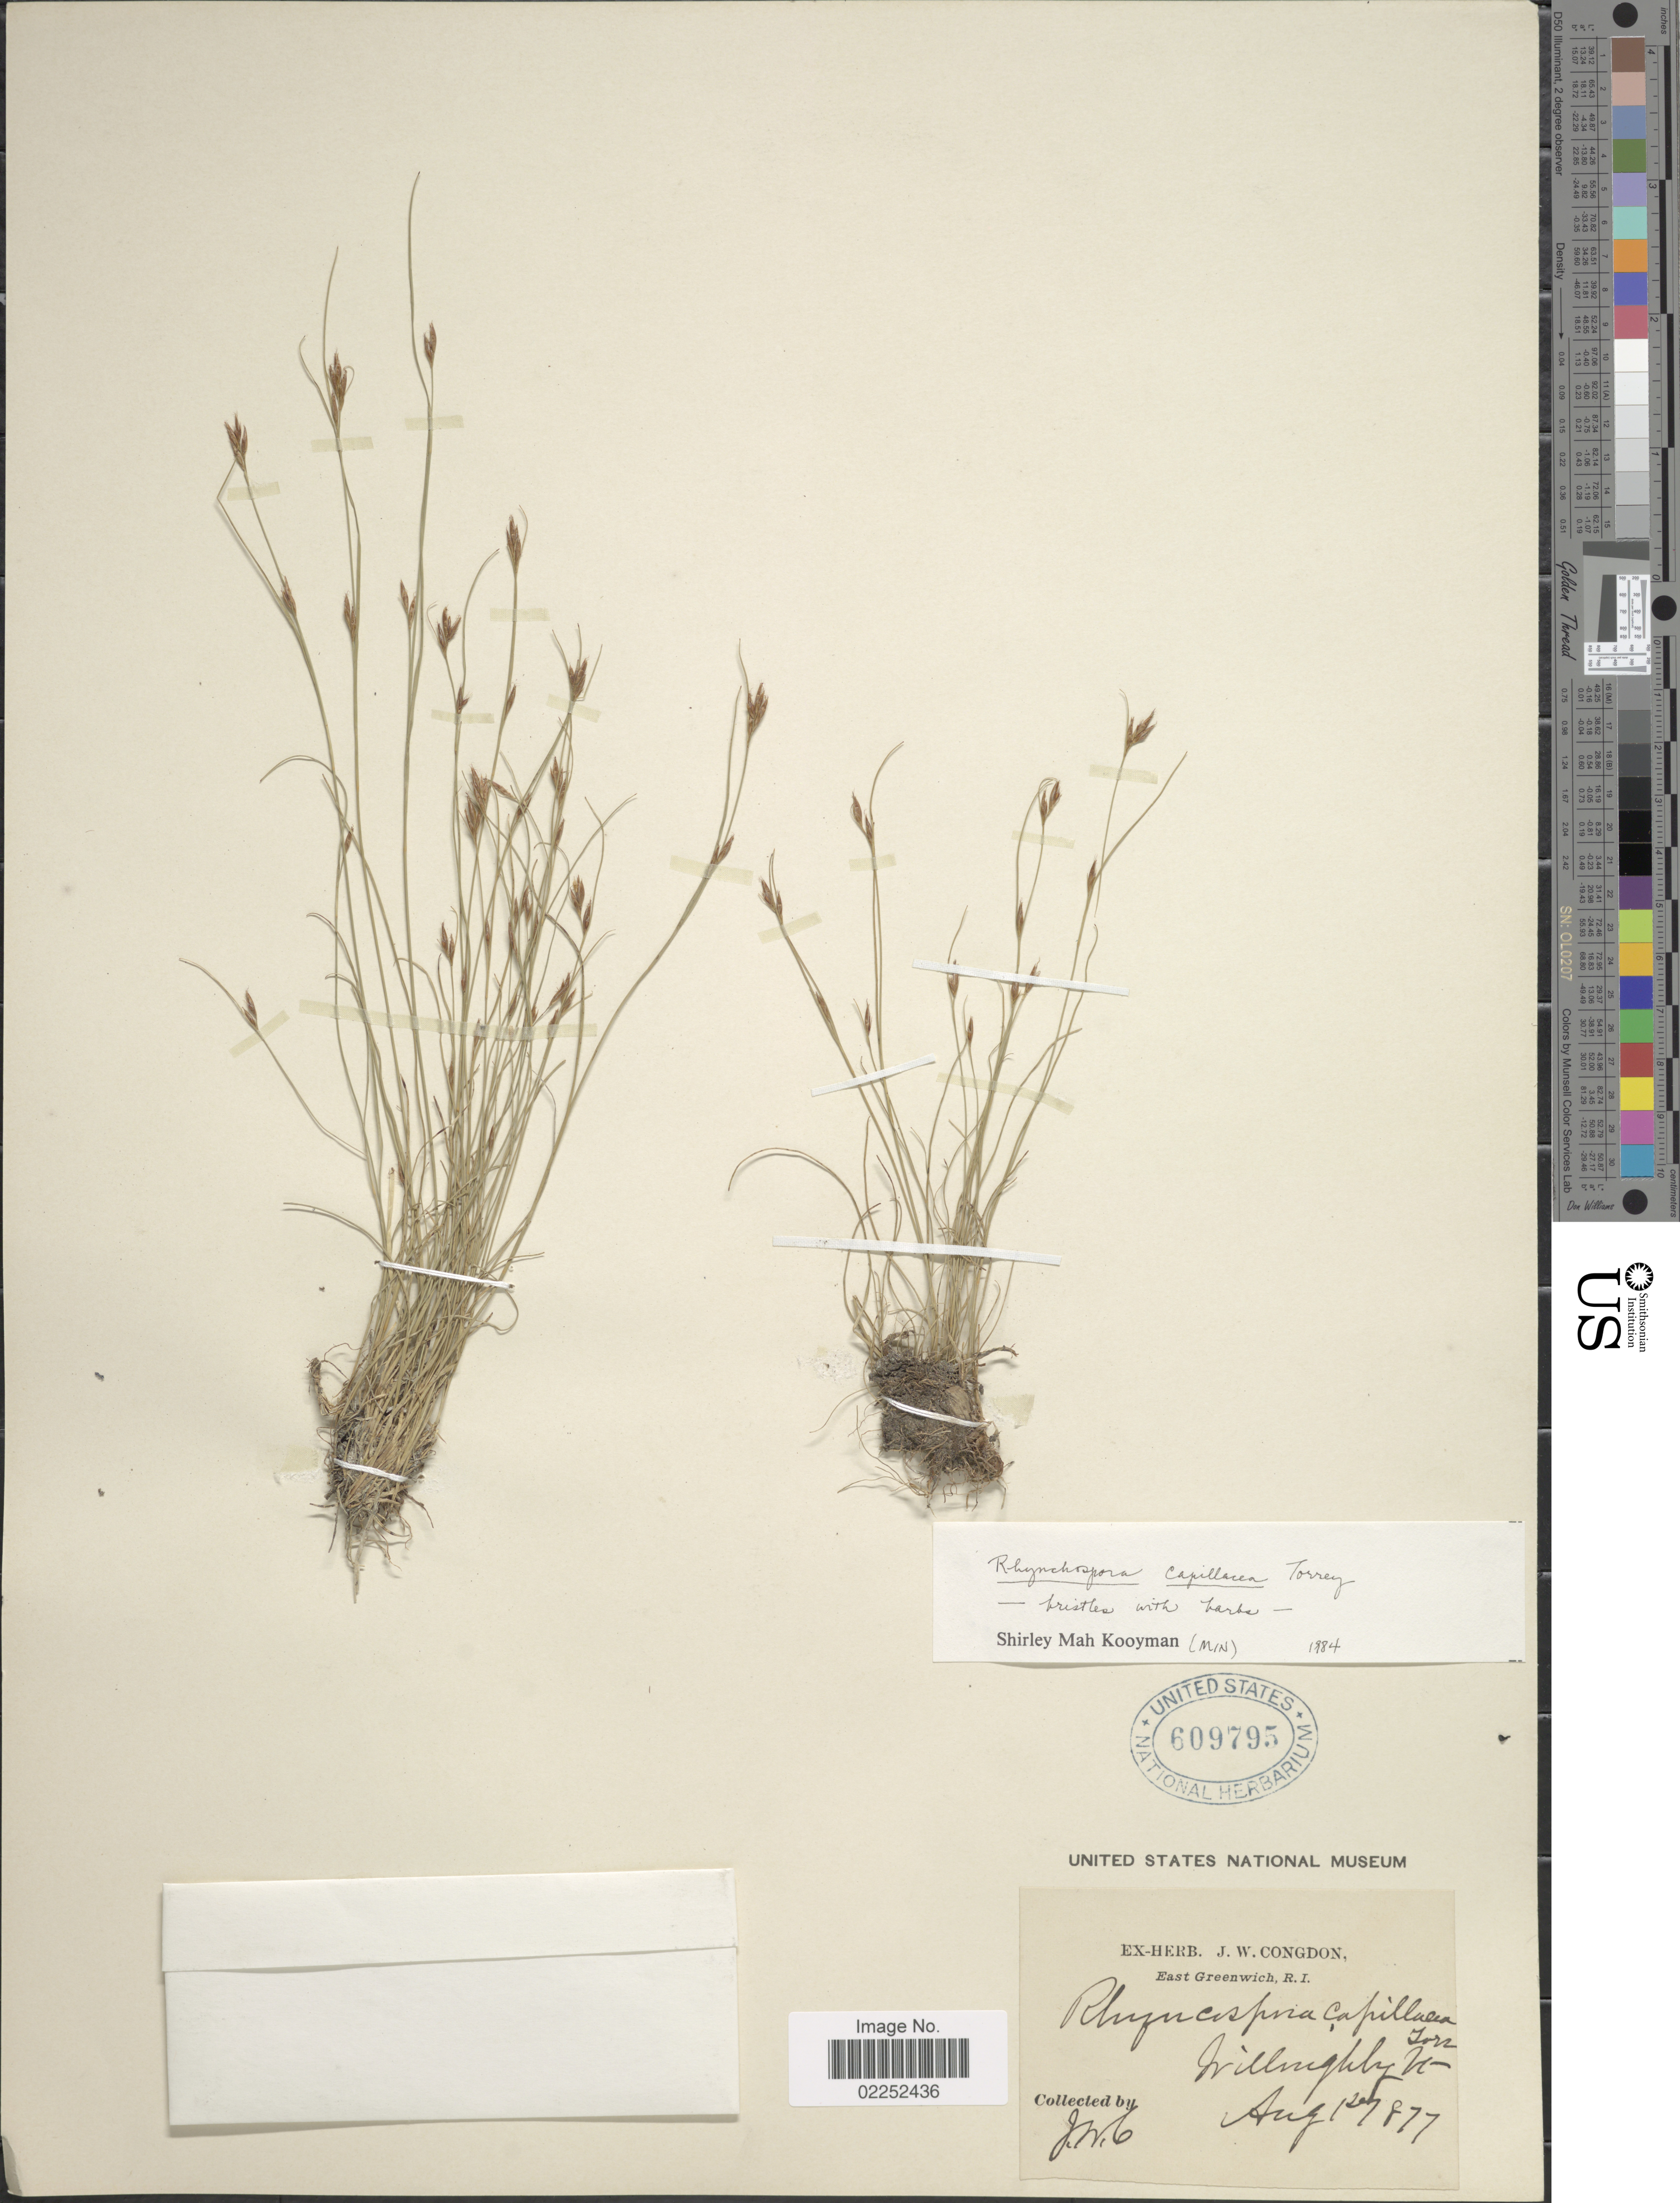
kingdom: Plantae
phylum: Tracheophyta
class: Liliopsida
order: Poales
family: Cyperaceae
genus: Rhynchospora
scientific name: Rhynchospora capillacea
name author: Torr.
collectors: J. W. Congdon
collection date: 1877-08-12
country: United States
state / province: Vermont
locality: Willmighby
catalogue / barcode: US 609795